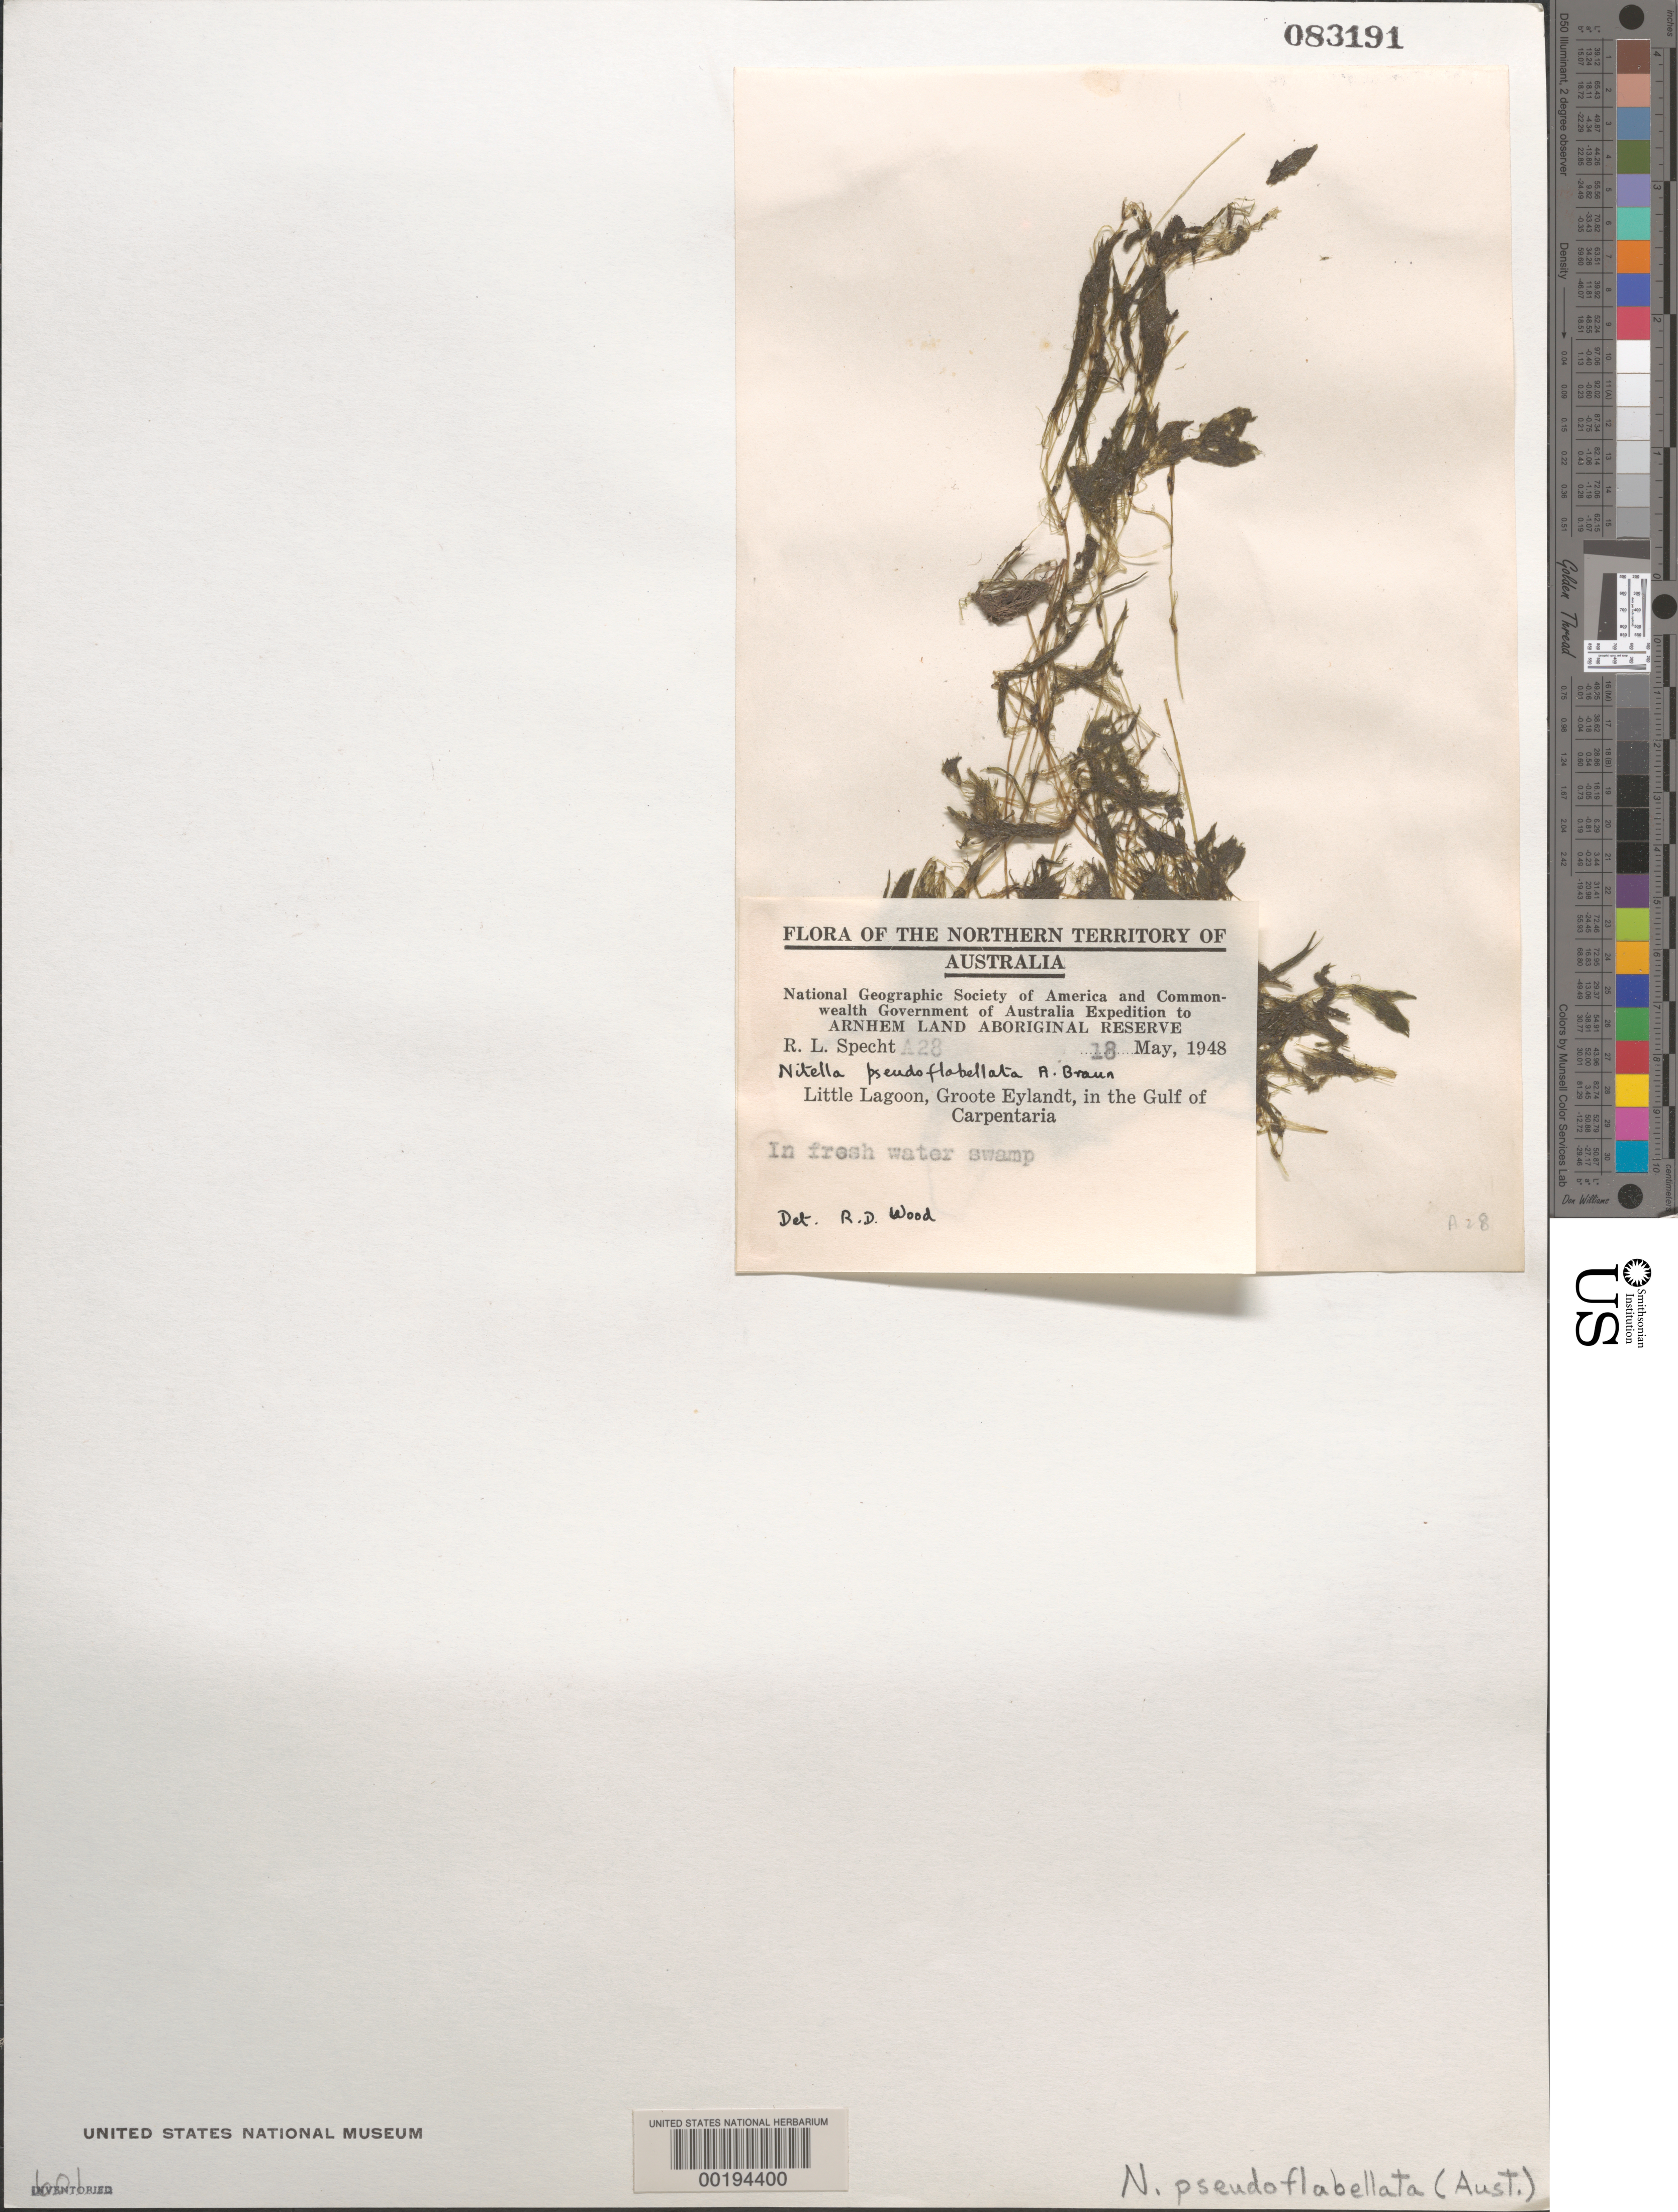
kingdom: Plantae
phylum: Charophyta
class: Charophyceae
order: Charales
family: Characeae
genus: Nitella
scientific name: Nitella pseudoflabellata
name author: A. Braun in A. Braun & Rabenh.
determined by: Wood, R. D.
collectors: R. L. Specht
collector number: A28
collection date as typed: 18 May 1948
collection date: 1948-05-18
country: Australia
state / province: Northern Territory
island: Groote Eylandt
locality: Little Lagoon, Gulf of Carpentaria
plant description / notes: National Geographic Society of America and Commonwealth Government of Australia Expedition to Arnhem Land Aboriginal Reserve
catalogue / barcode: US 83191